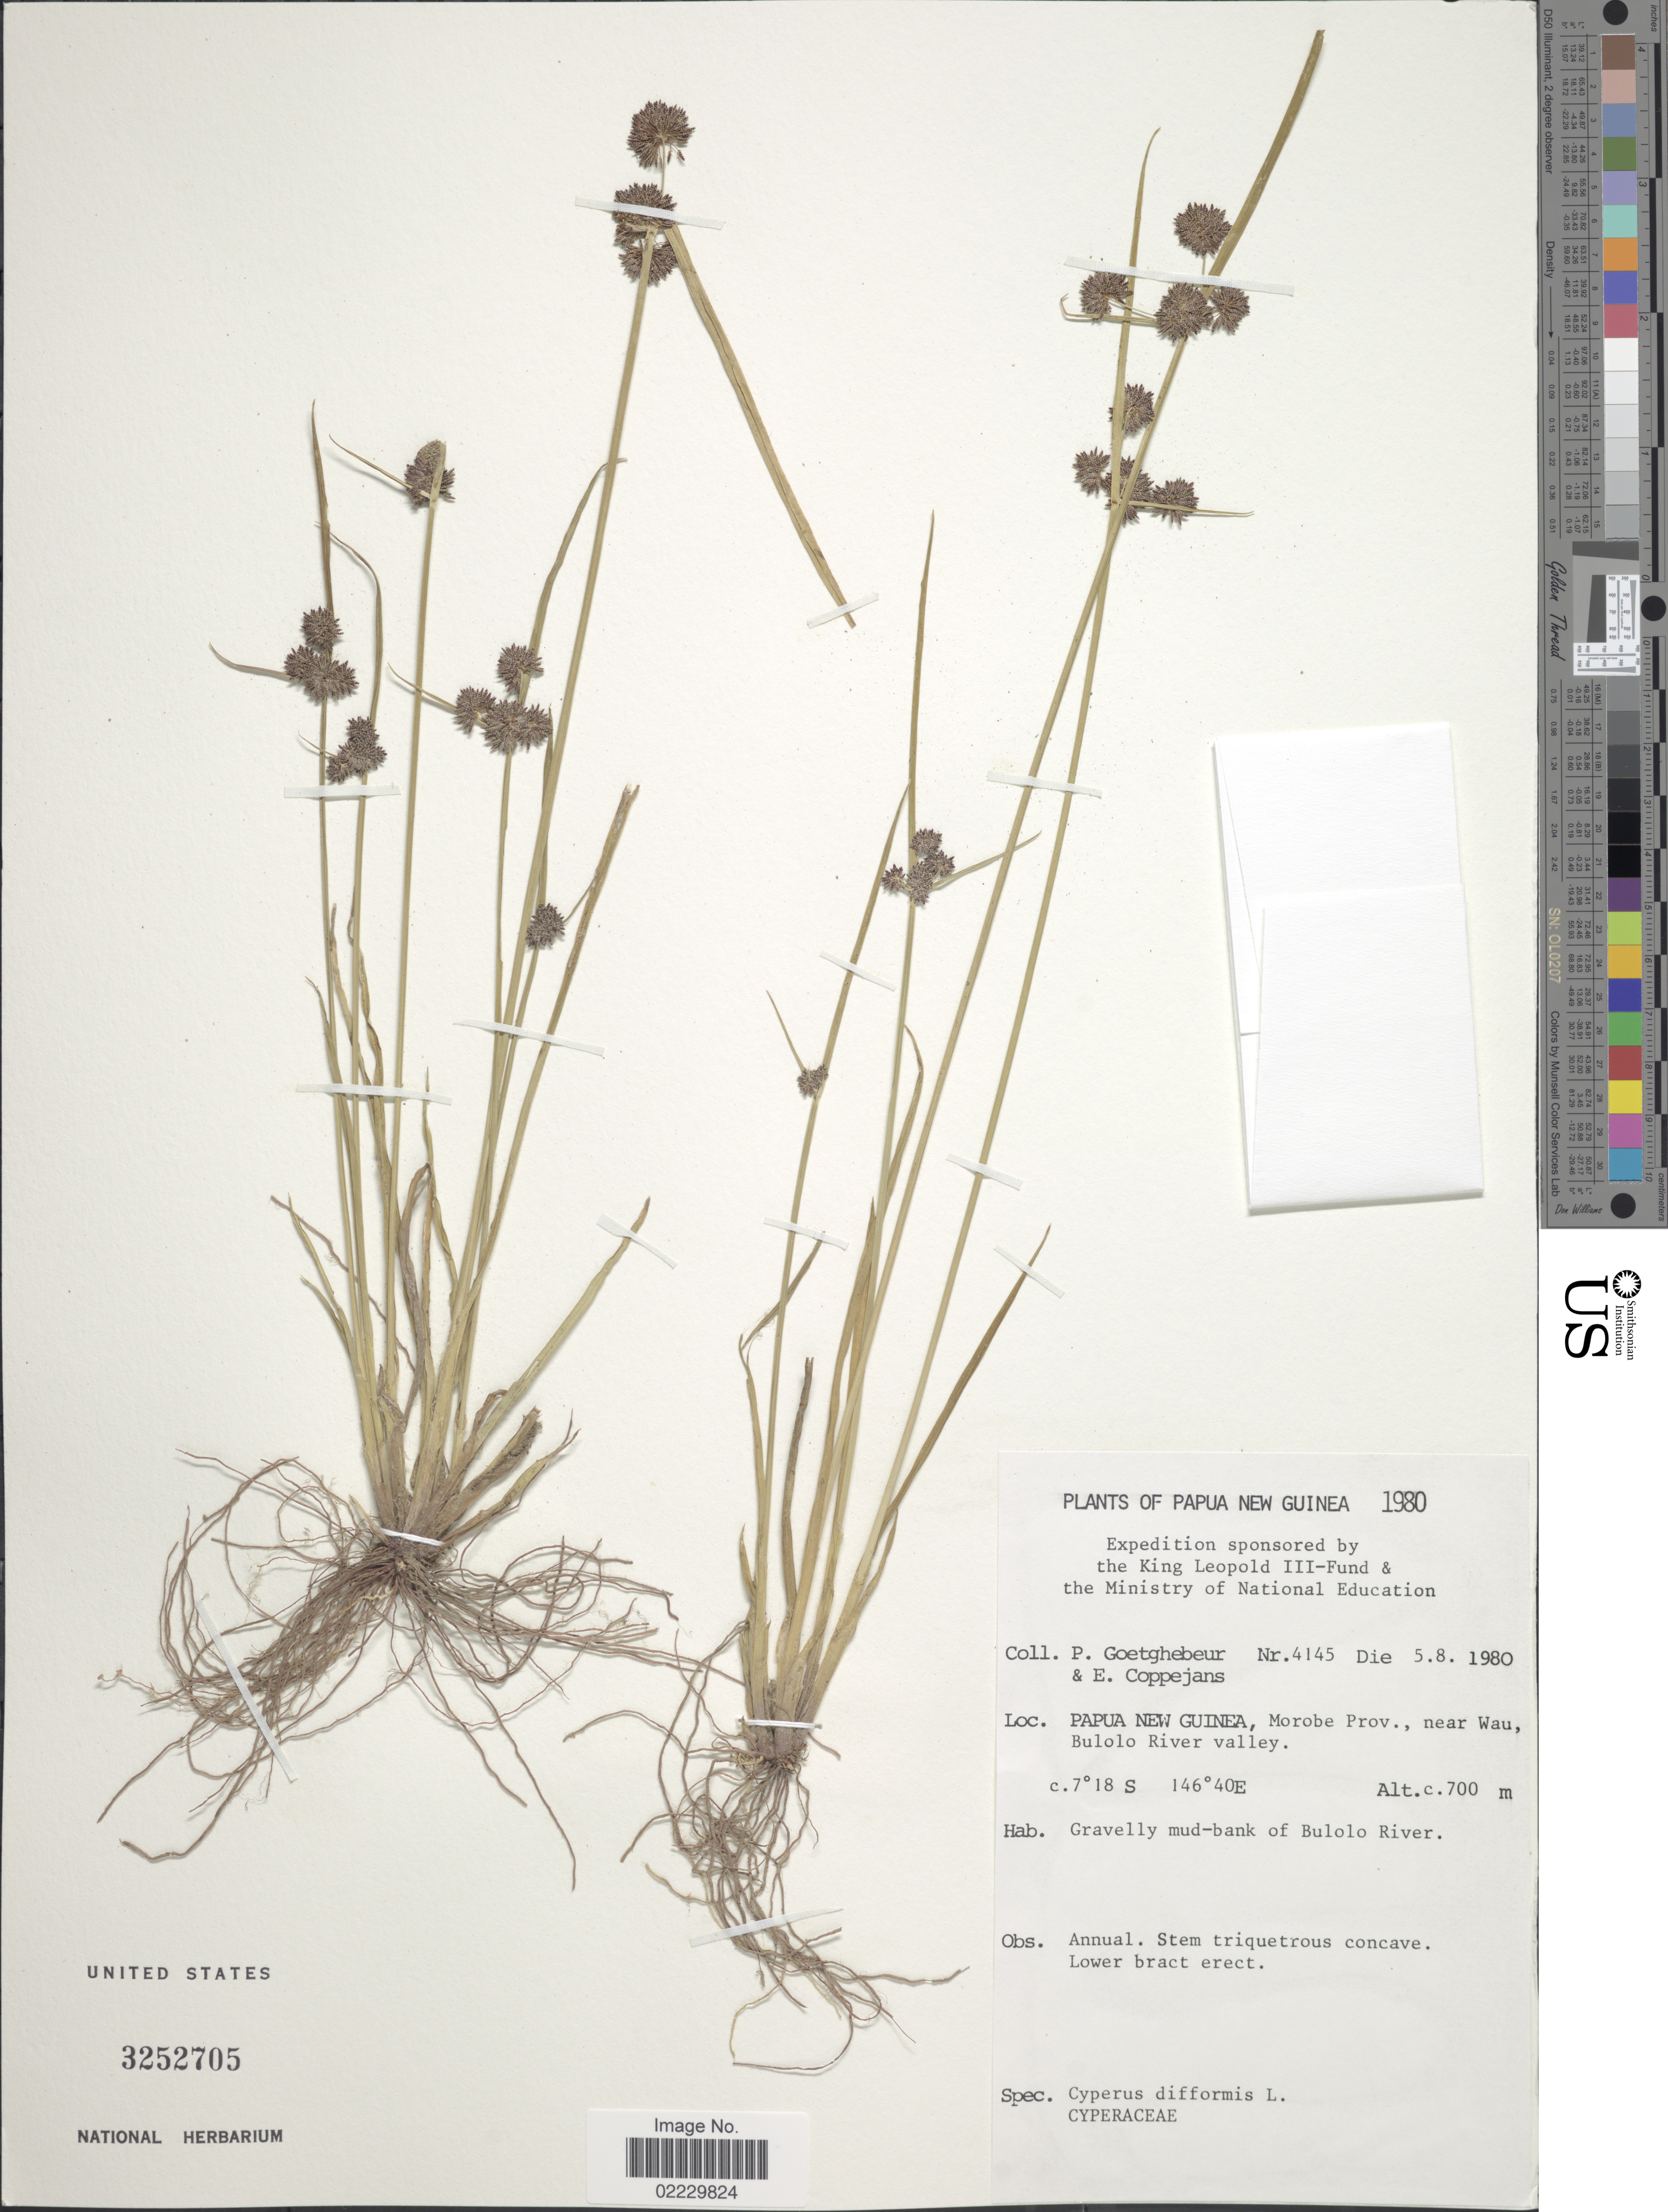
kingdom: Plantae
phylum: Tracheophyta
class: Liliopsida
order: Poales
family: Cyperaceae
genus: Cyperus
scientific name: Cyperus difformis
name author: L.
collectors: P. Goetghebeur & E. Coppejans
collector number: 4145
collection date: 1980-08-05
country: Papua New Guinea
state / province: Morobe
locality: Morobe Prov., near Wau, Bulolo River Valley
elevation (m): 700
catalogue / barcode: US 3252705